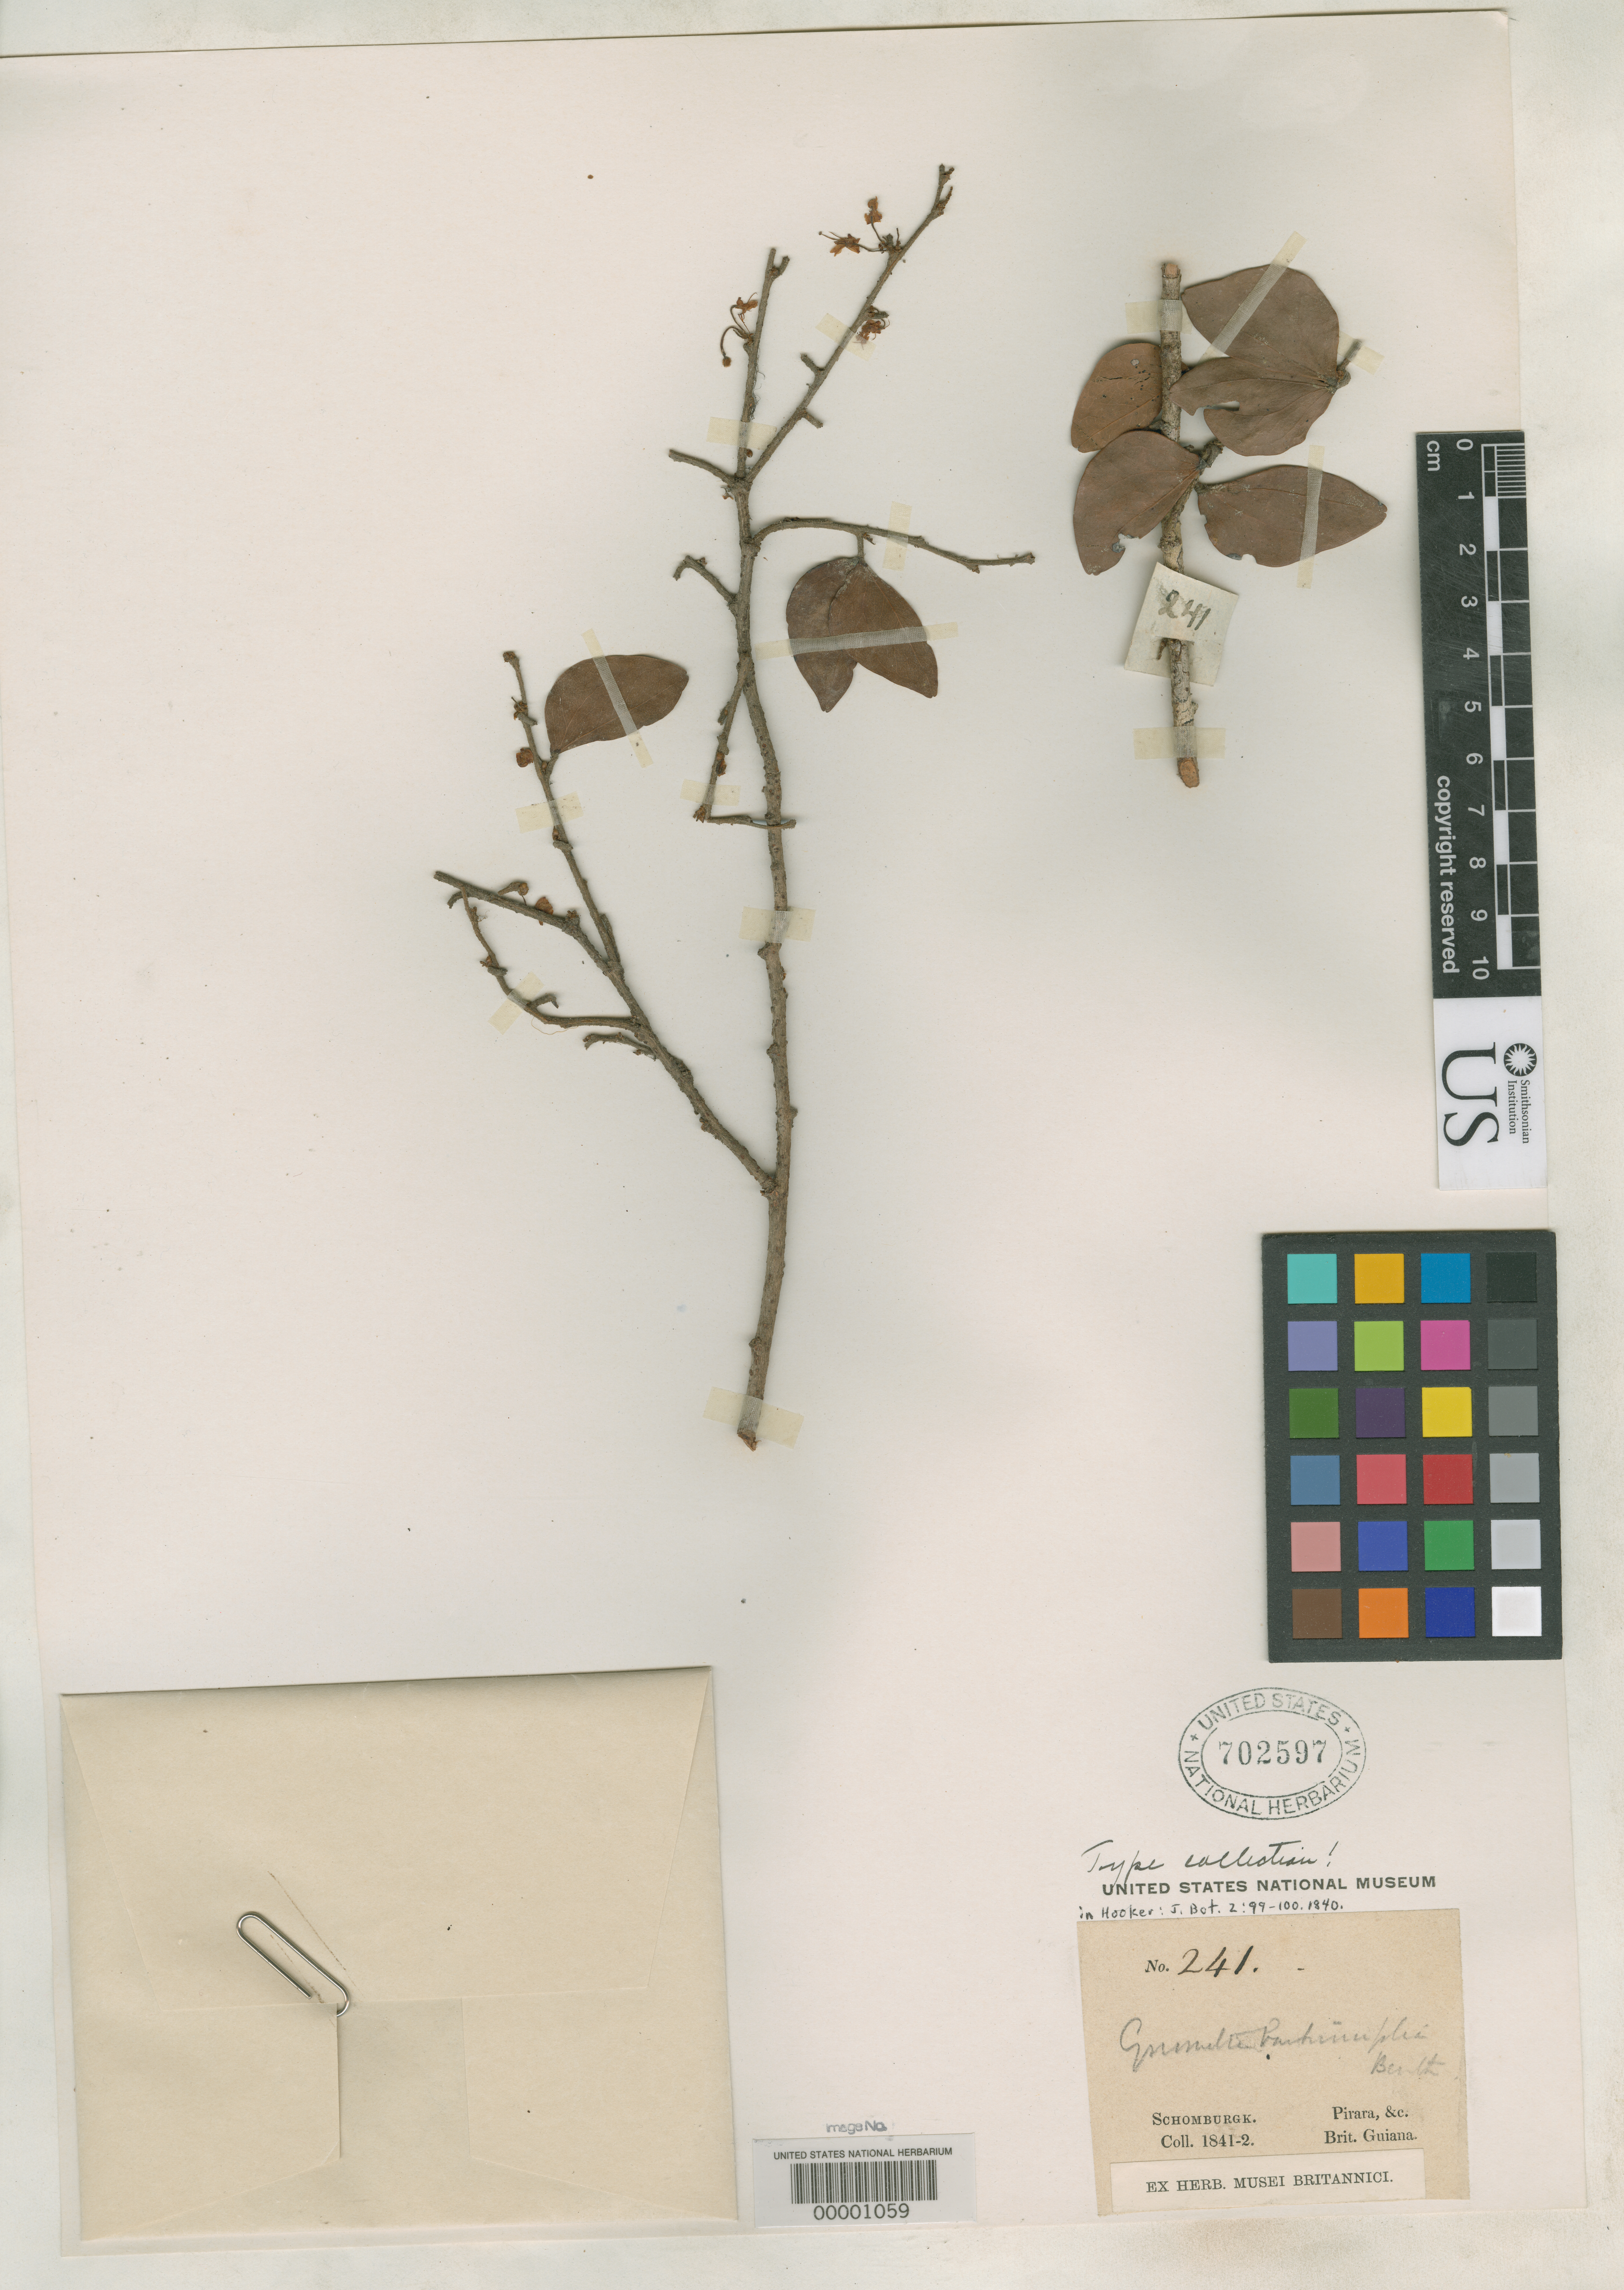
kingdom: Plantae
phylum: Tracheophyta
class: Magnoliopsida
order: Fabales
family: Fabaceae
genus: Cynometra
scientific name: Cynometra bauhiniifolia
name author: Benth.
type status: Isotype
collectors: R. H. Schomburgk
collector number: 241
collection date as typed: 1841 to -- --- 1842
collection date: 1841/1842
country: Guyana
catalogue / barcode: US 702597